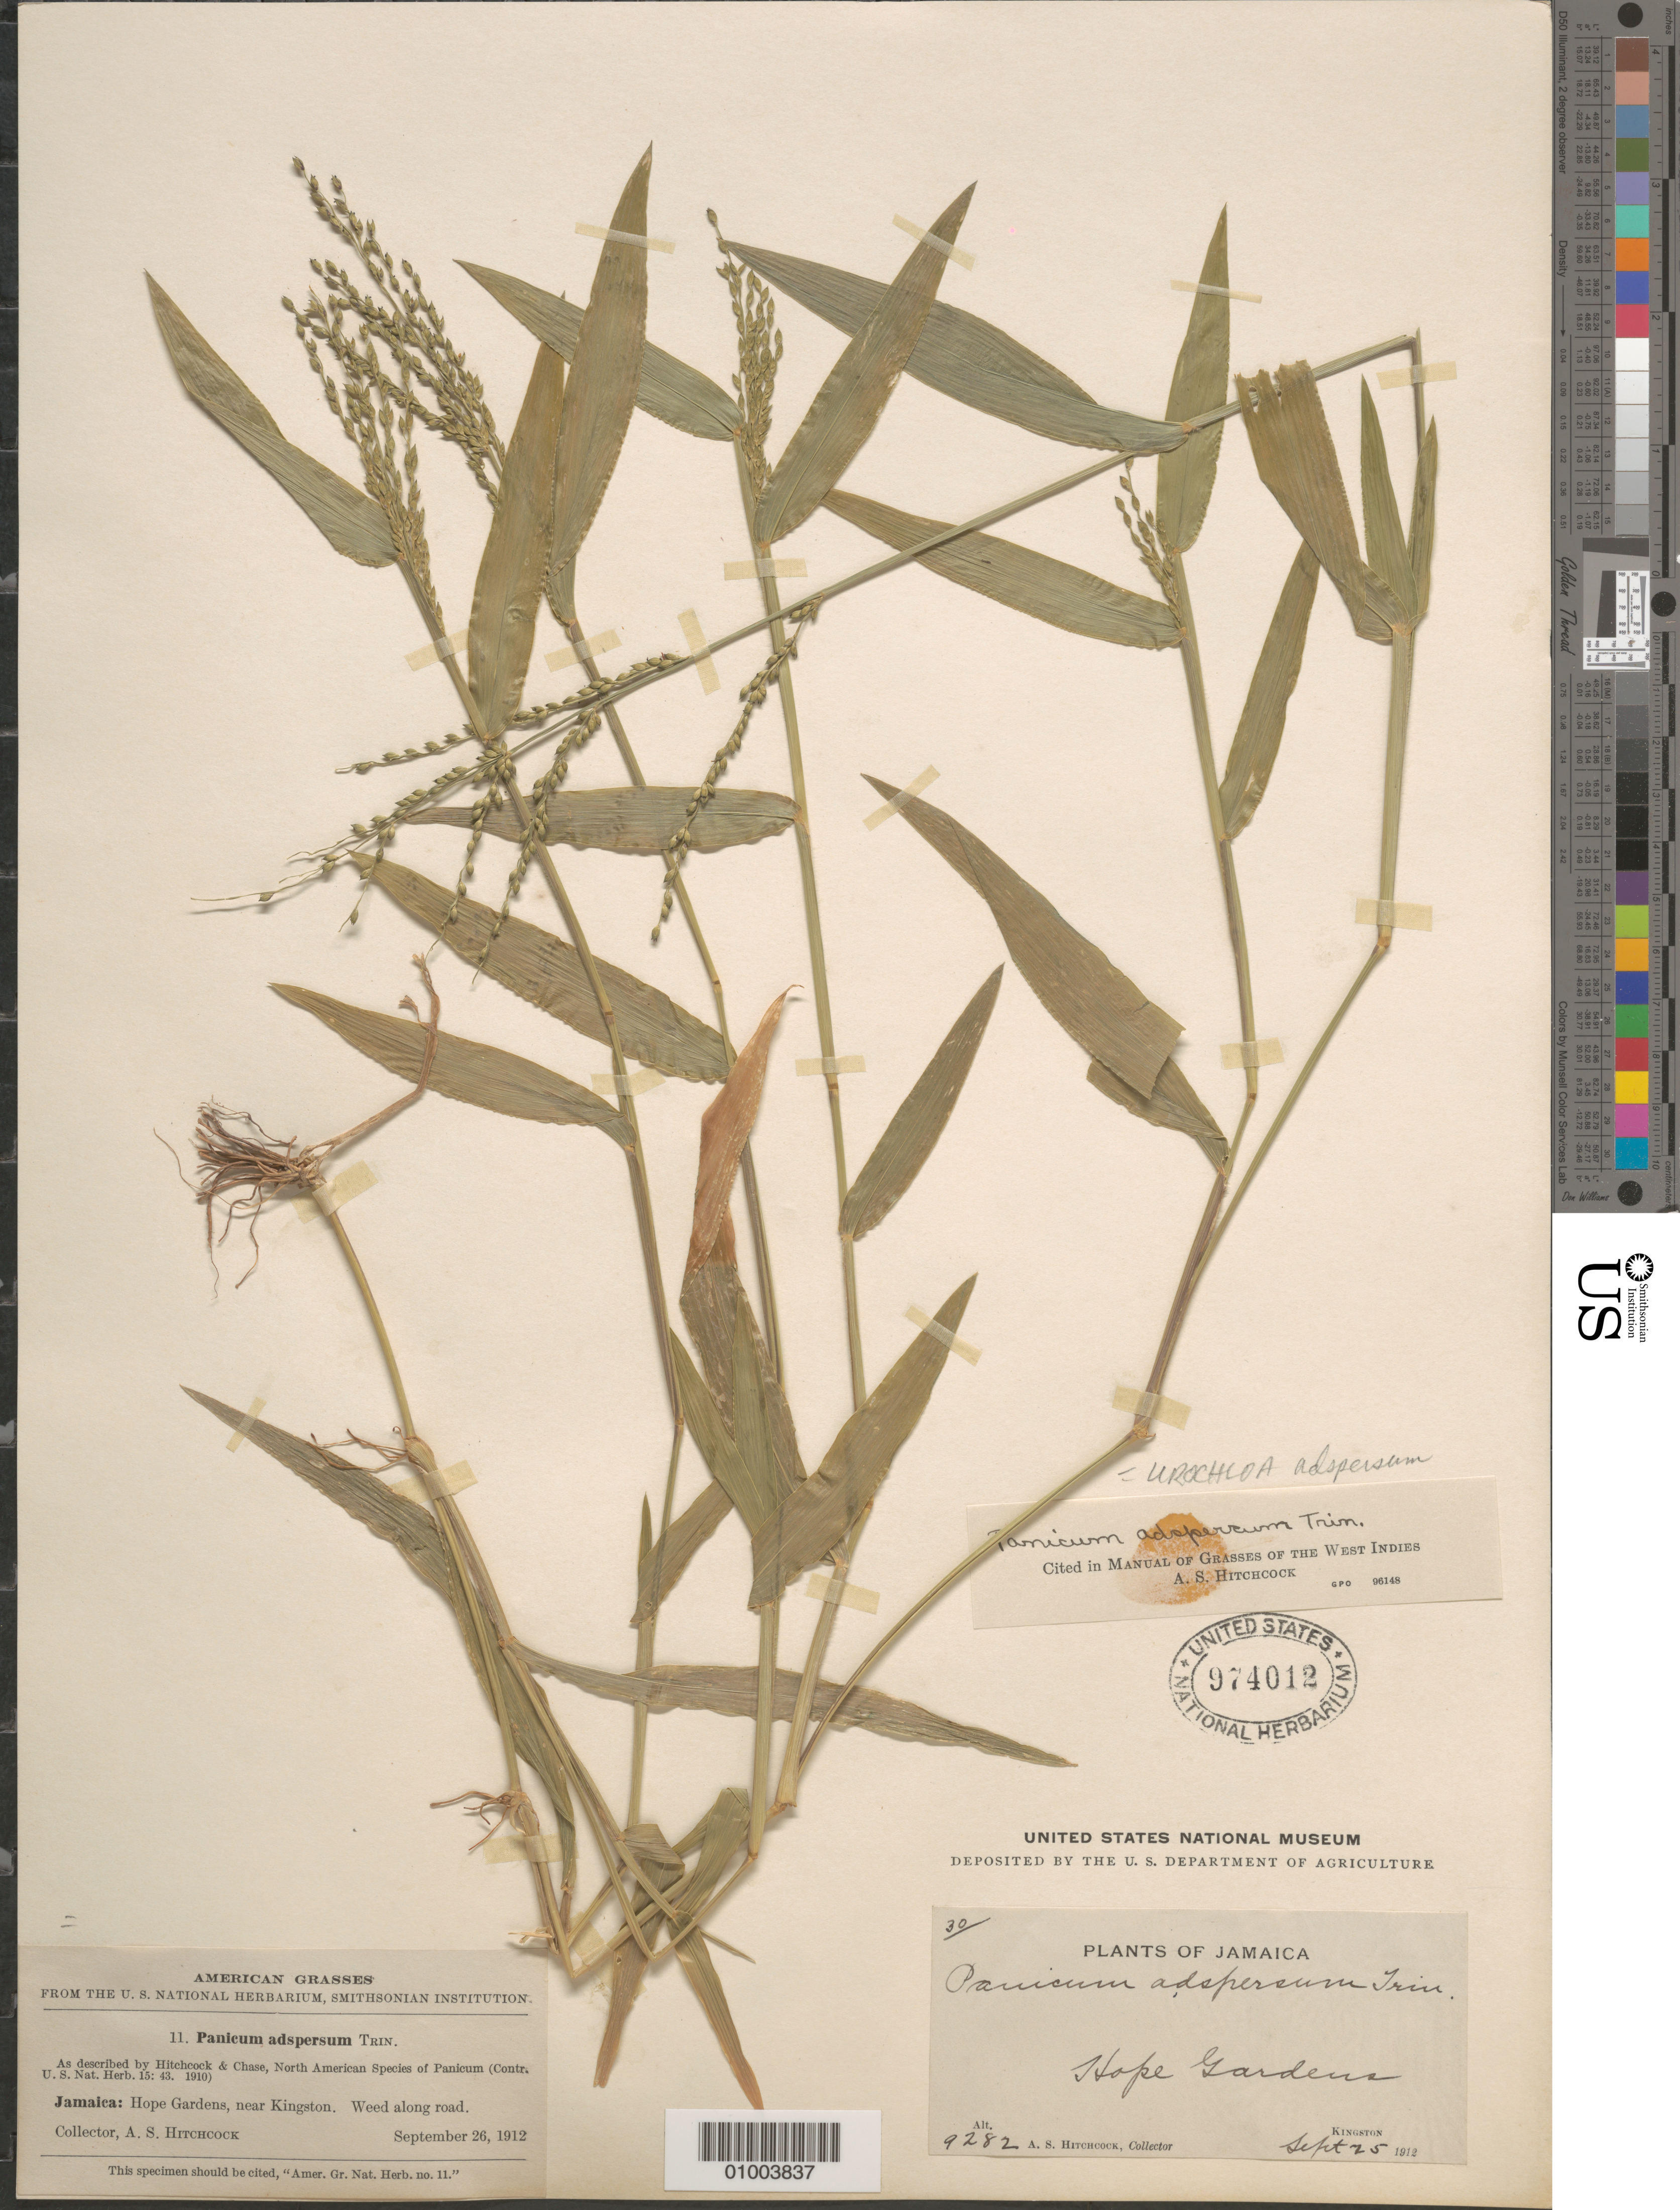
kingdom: Plantae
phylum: Tracheophyta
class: Liliopsida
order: Poales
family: Poaceae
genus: Urochloa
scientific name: Urochloa adspersa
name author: (Trin.) R.D. Webster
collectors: A. S. Hitchcock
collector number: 9282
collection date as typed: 25 Sep 1912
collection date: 1912-09-25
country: Jamaica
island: Jamaica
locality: Hope Gardens, Weed along road.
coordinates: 0 N, 0 E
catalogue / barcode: US 974012